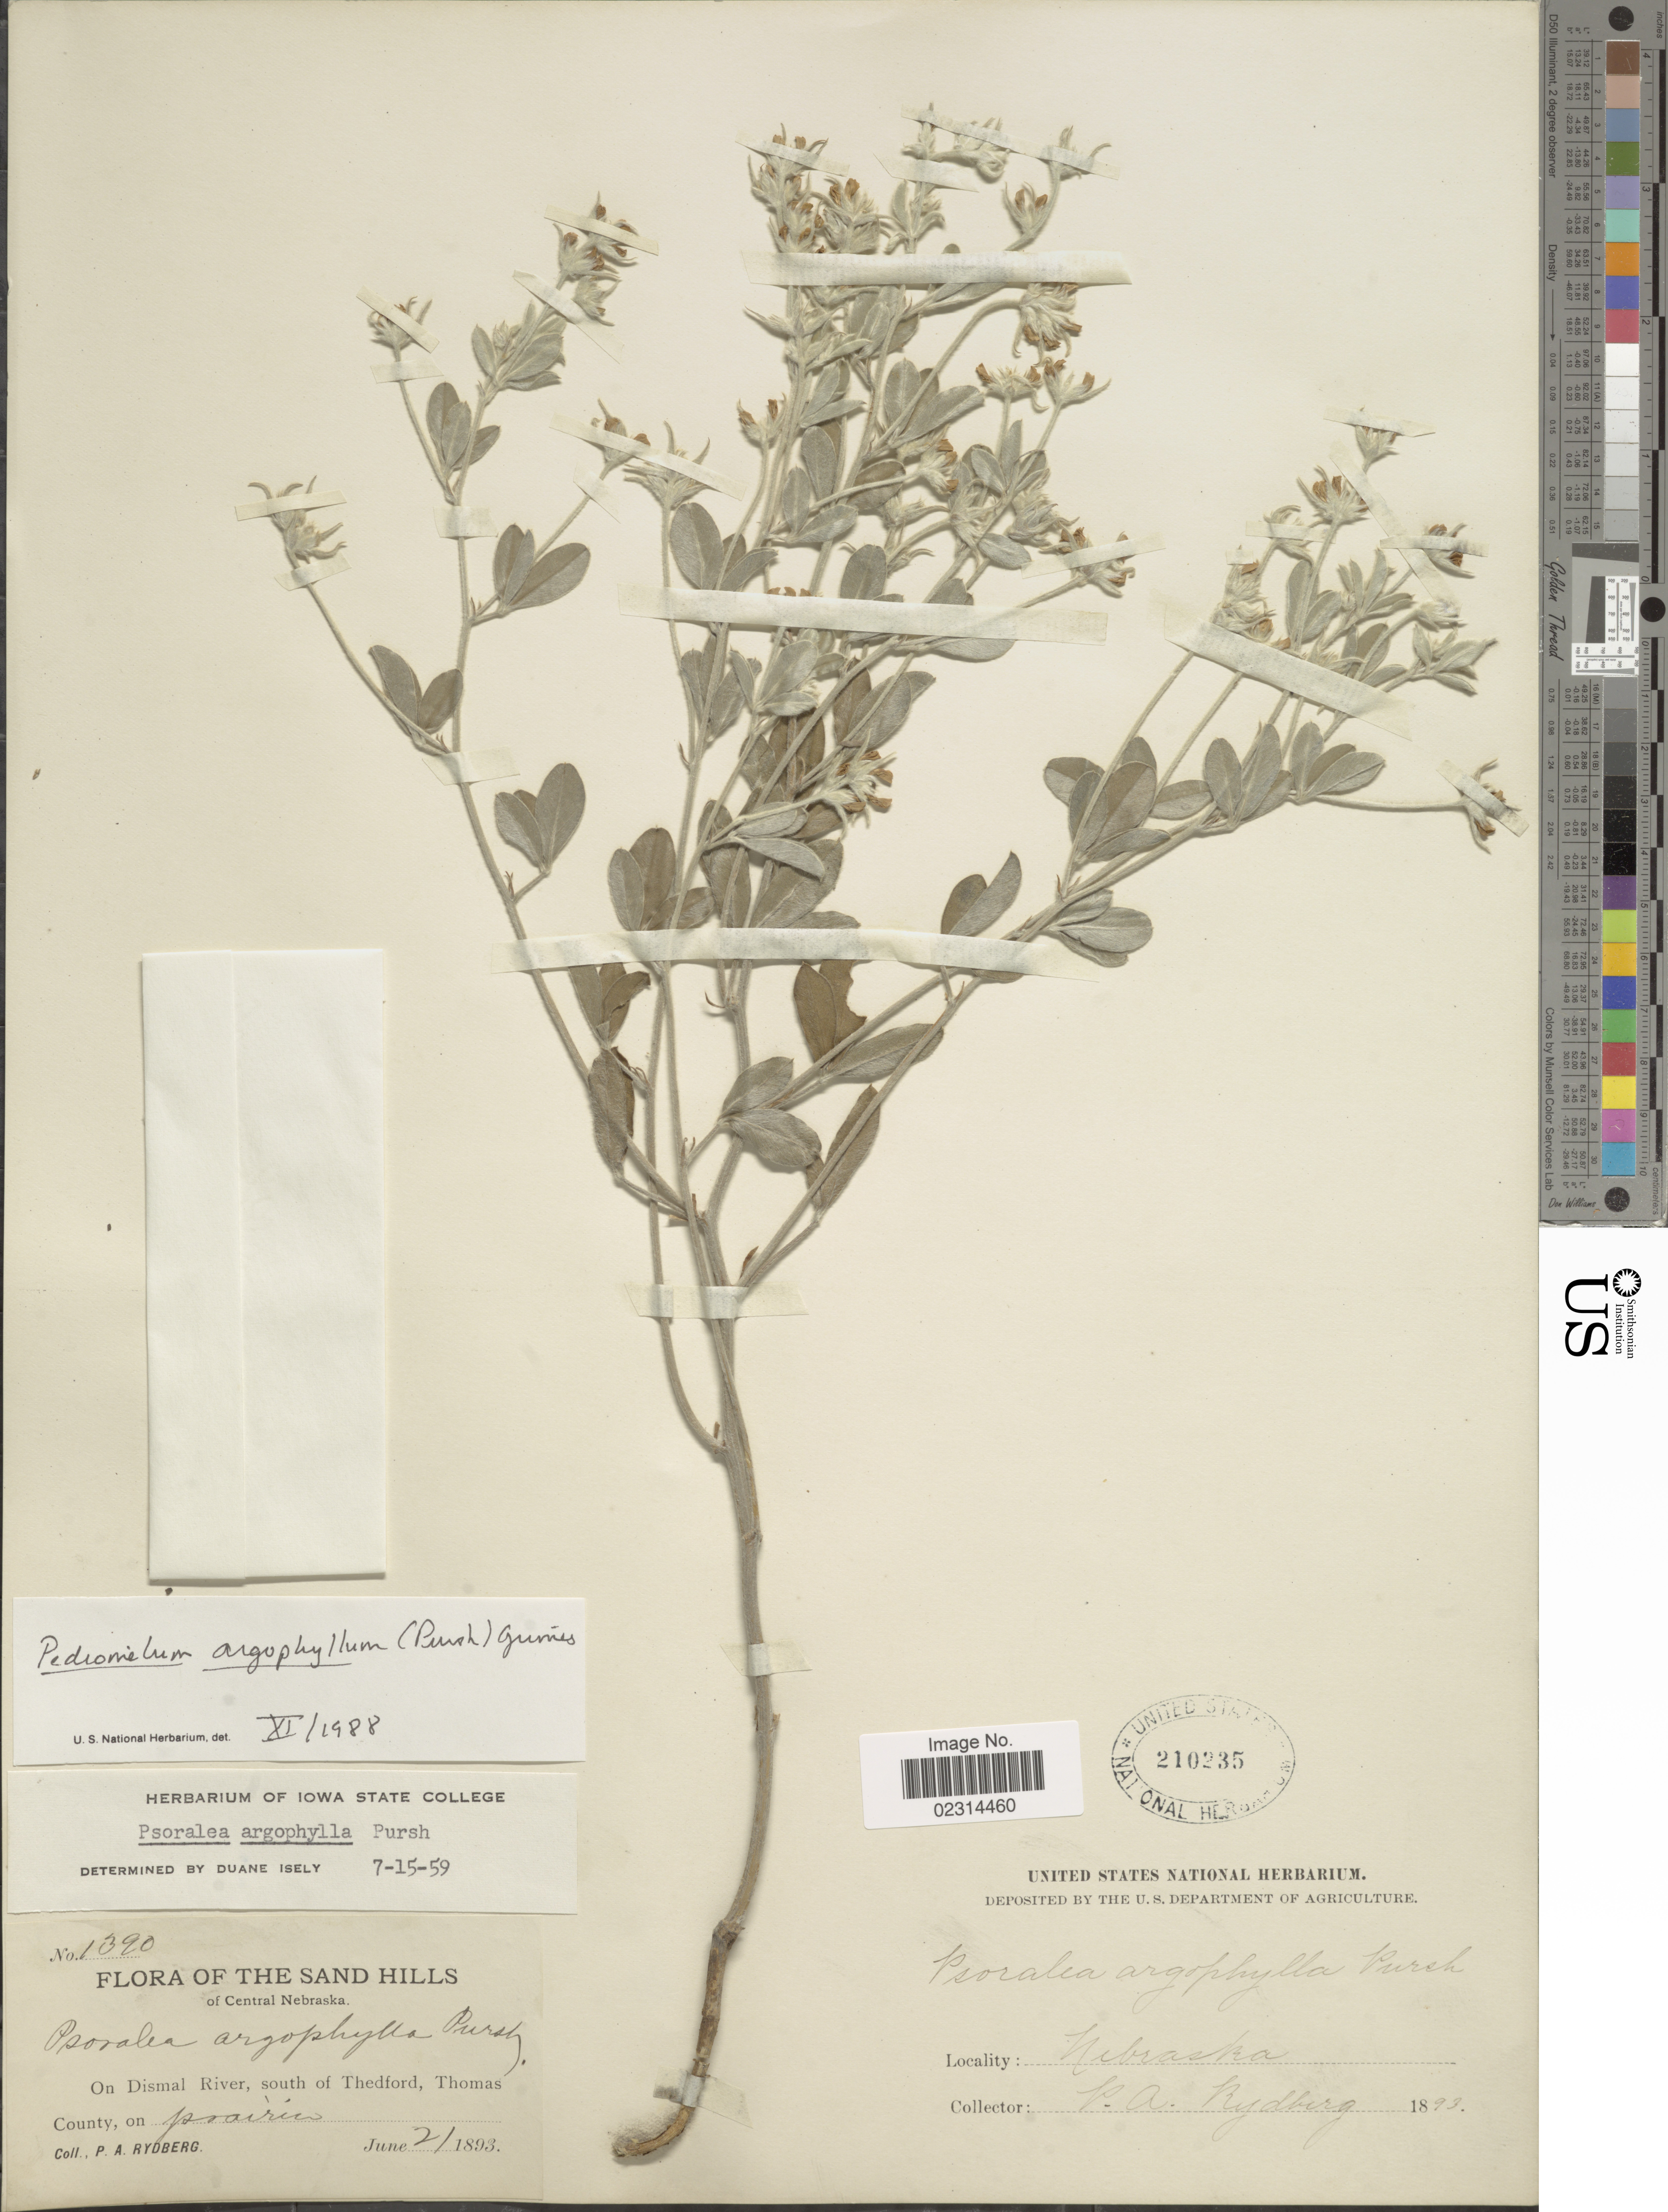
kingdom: Plantae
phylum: Tracheophyta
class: Magnoliopsida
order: Fabales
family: Fabaceae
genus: Pediomelum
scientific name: Pediomelum argophyllum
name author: (Pursh) J.W. Grimes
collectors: P. A. Rydberg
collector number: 1390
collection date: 1893-06-21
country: United States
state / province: Nebraska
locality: Sand Hills of Central Nebraska. On Dismal River, south of Thedford, Thomas County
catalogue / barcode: US 210235